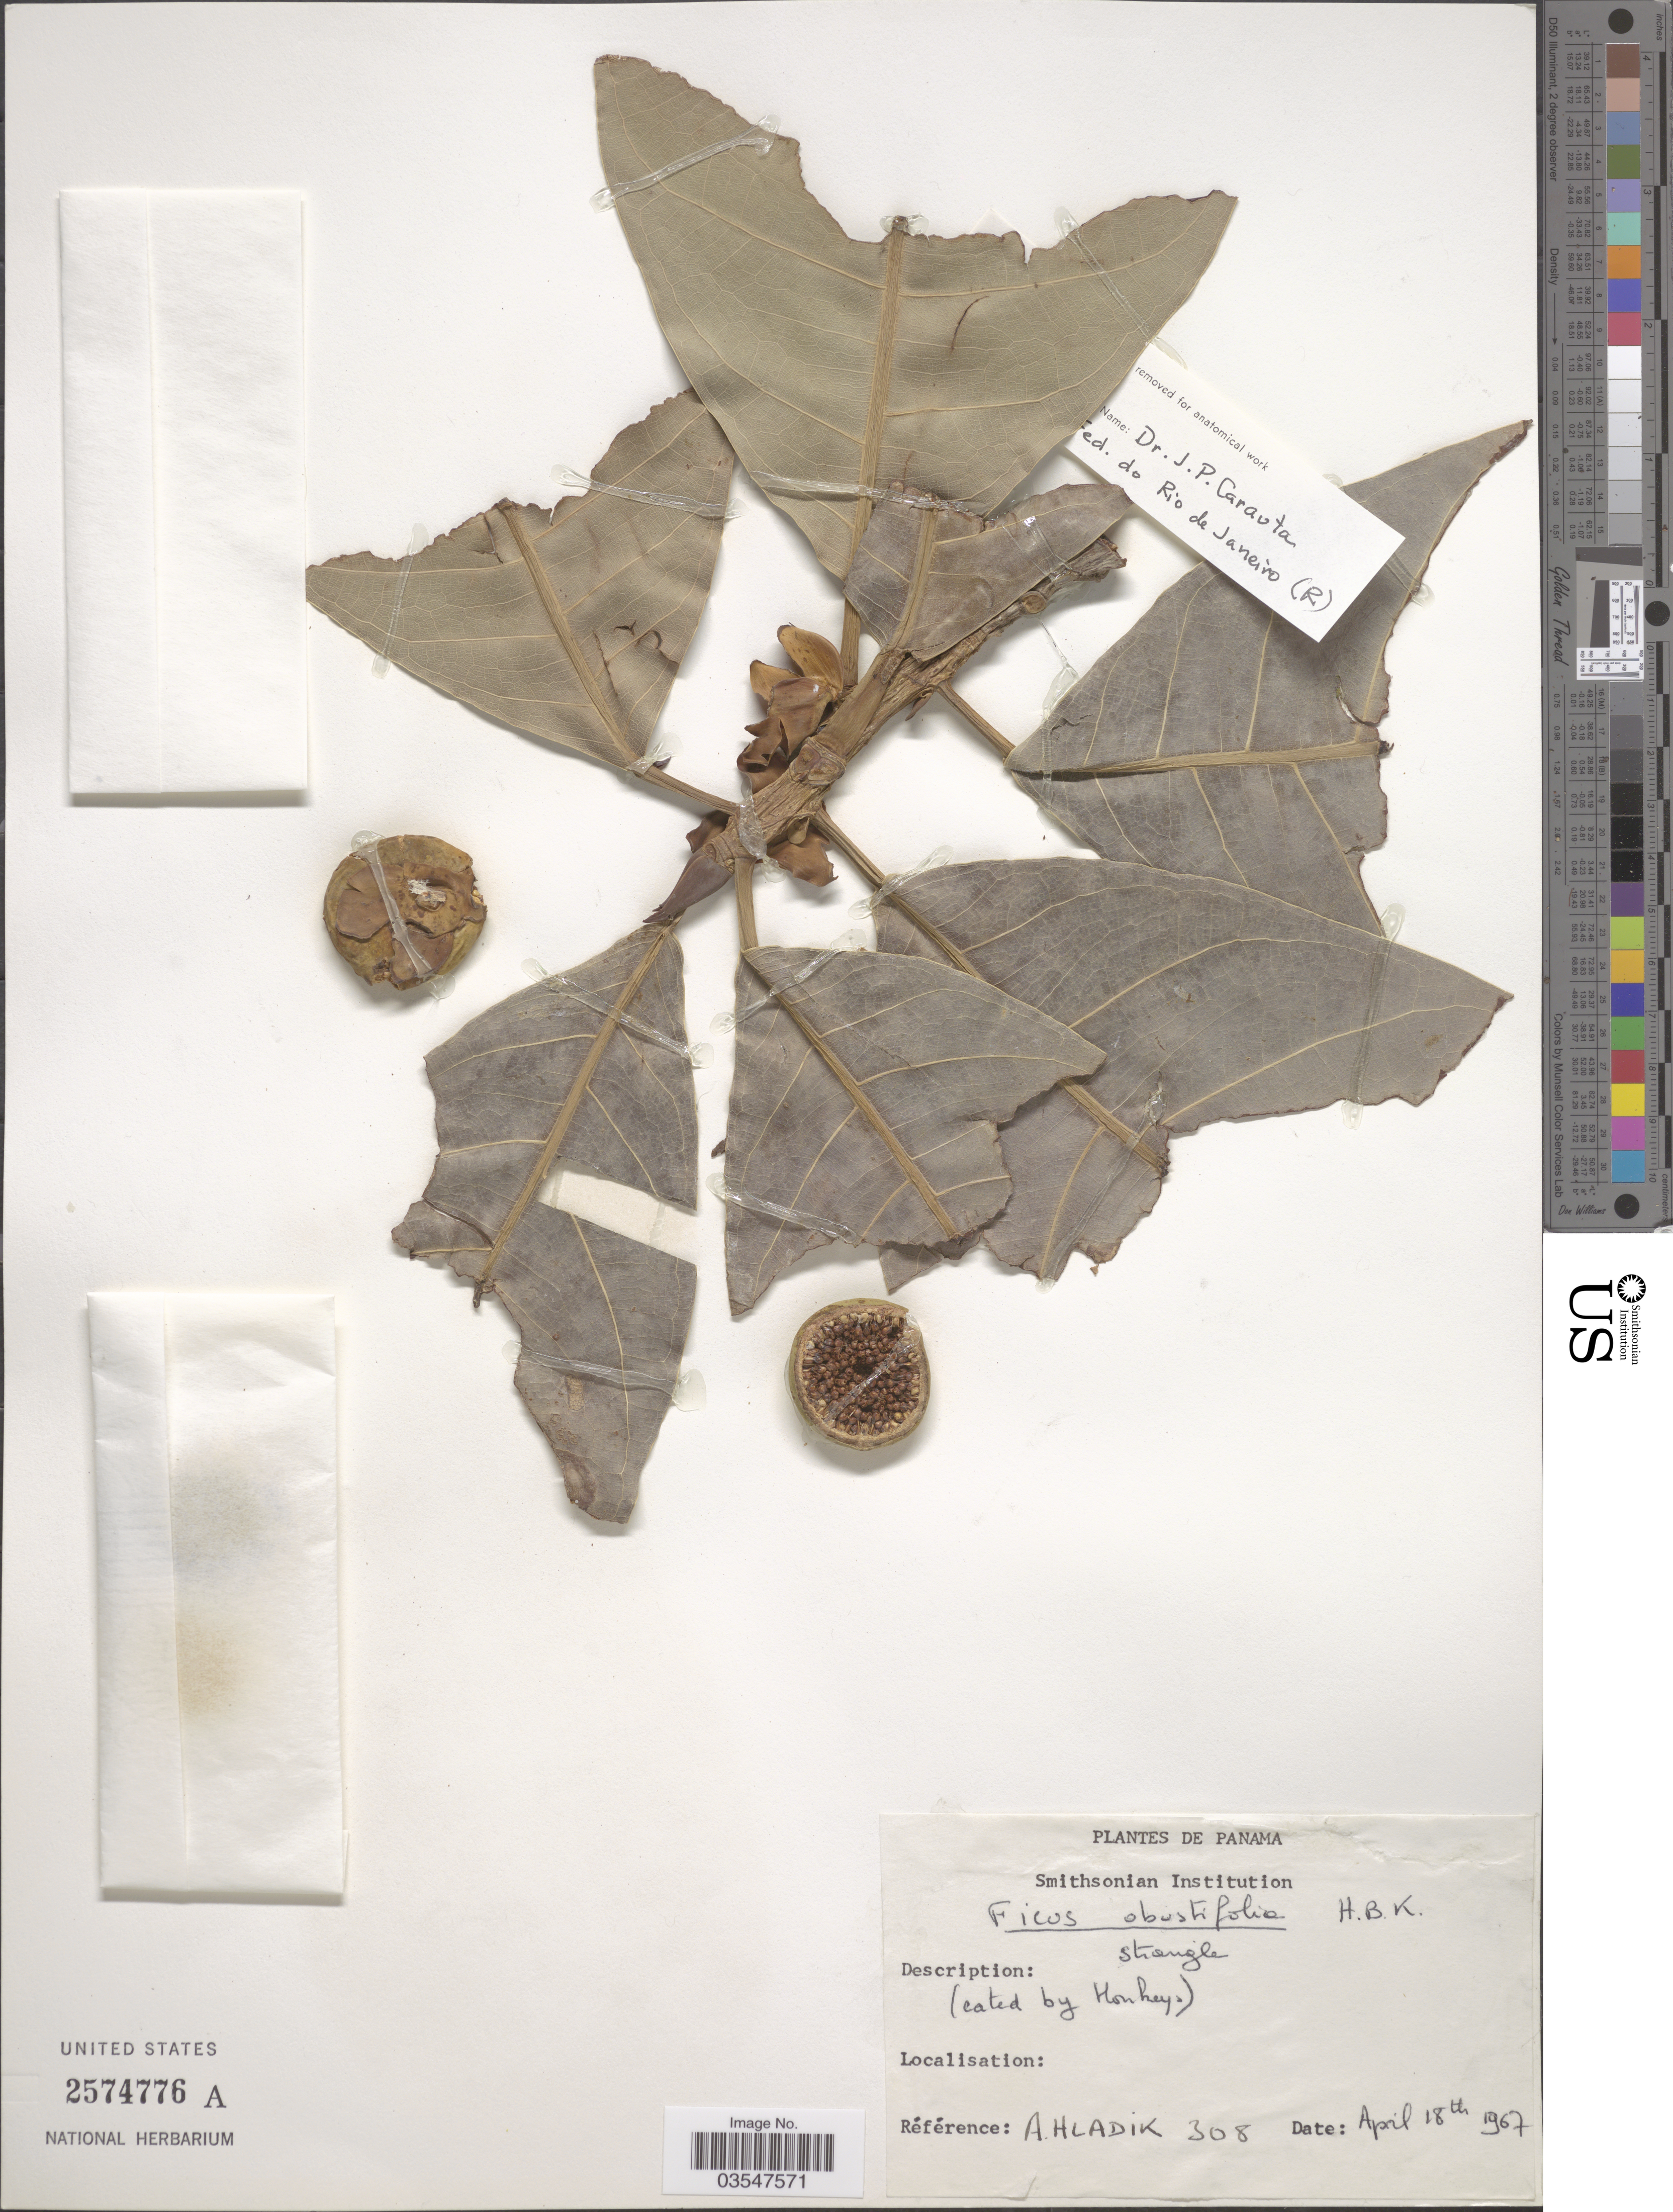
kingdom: Plantae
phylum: Tracheophyta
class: Magnoliopsida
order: Rosales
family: Moraceae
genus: Ficus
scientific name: Ficus obtusifolia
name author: Kunth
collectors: A. Hladik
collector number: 308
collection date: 1967-04-18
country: Panama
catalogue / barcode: US 2574776A